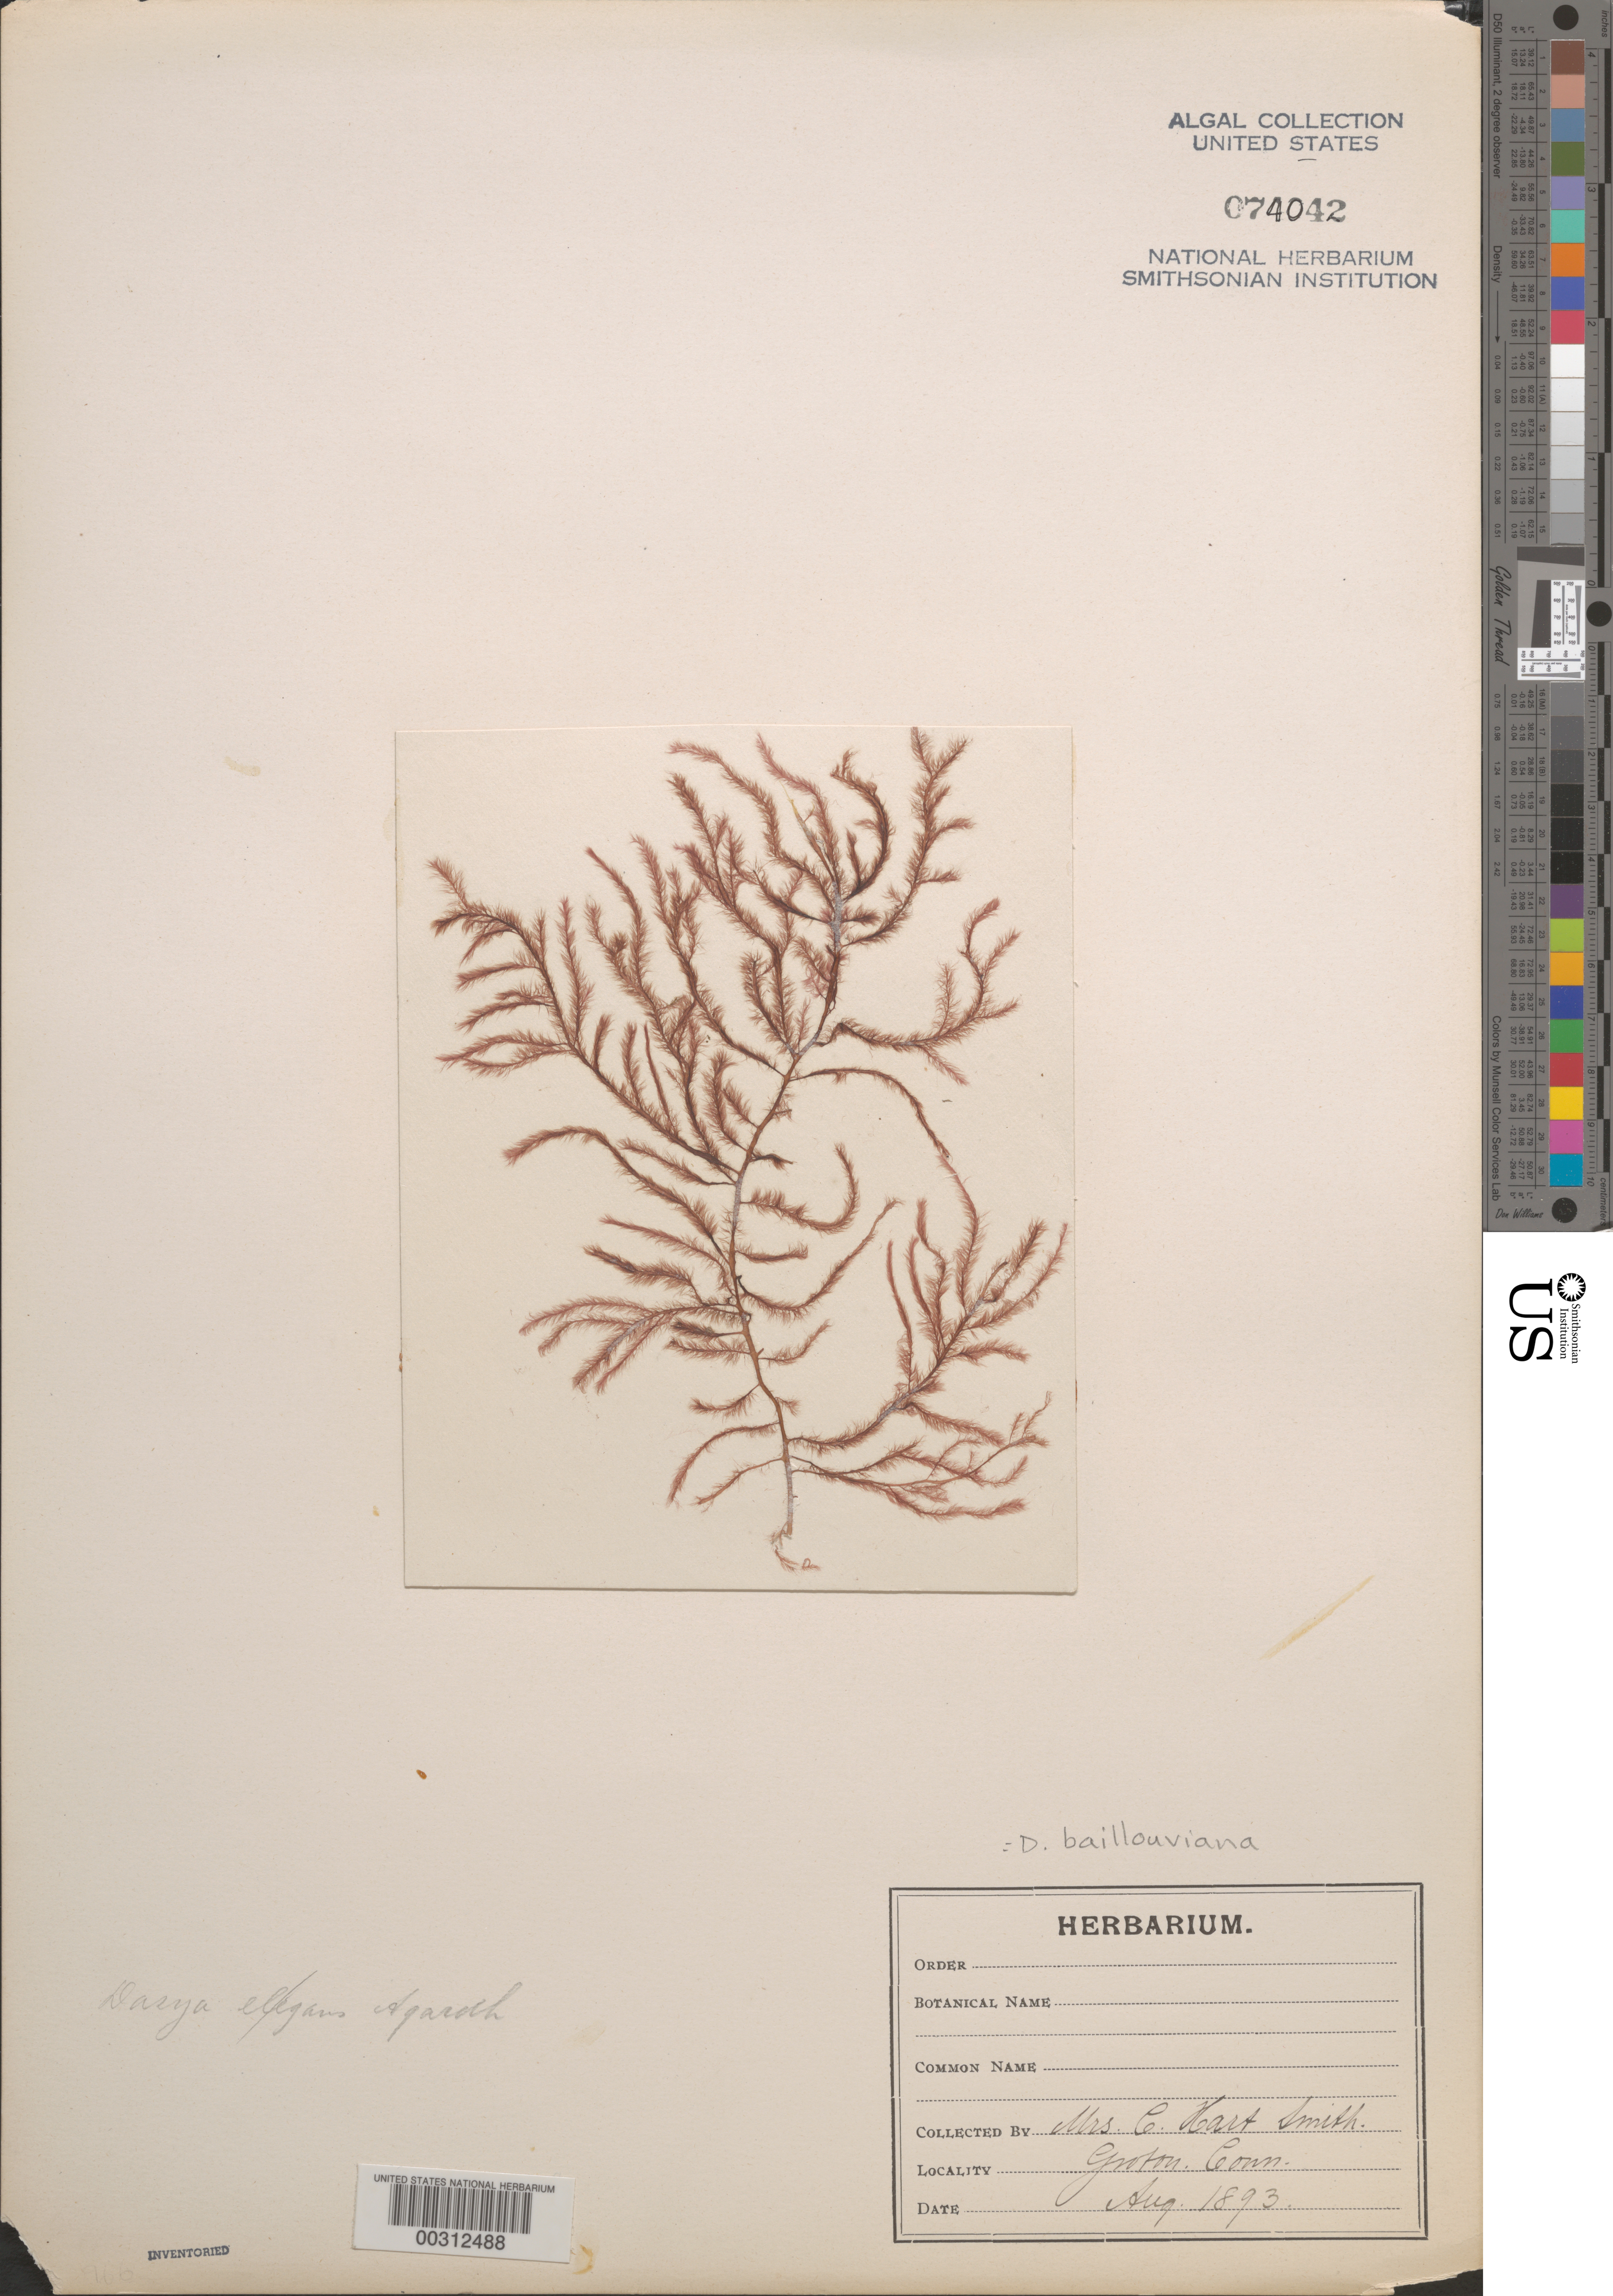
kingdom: Plantae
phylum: Rhodophyta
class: Florideophyceae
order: Ceramiales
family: Dasyaceae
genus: Dasya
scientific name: Dasya pedicellata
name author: (C. Agardh) C. Agardh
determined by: Algae name updating Project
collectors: C. H. Smith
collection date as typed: Aug 1893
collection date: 1893-08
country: United States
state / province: Connecticut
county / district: New London County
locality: Groton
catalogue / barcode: US 74042